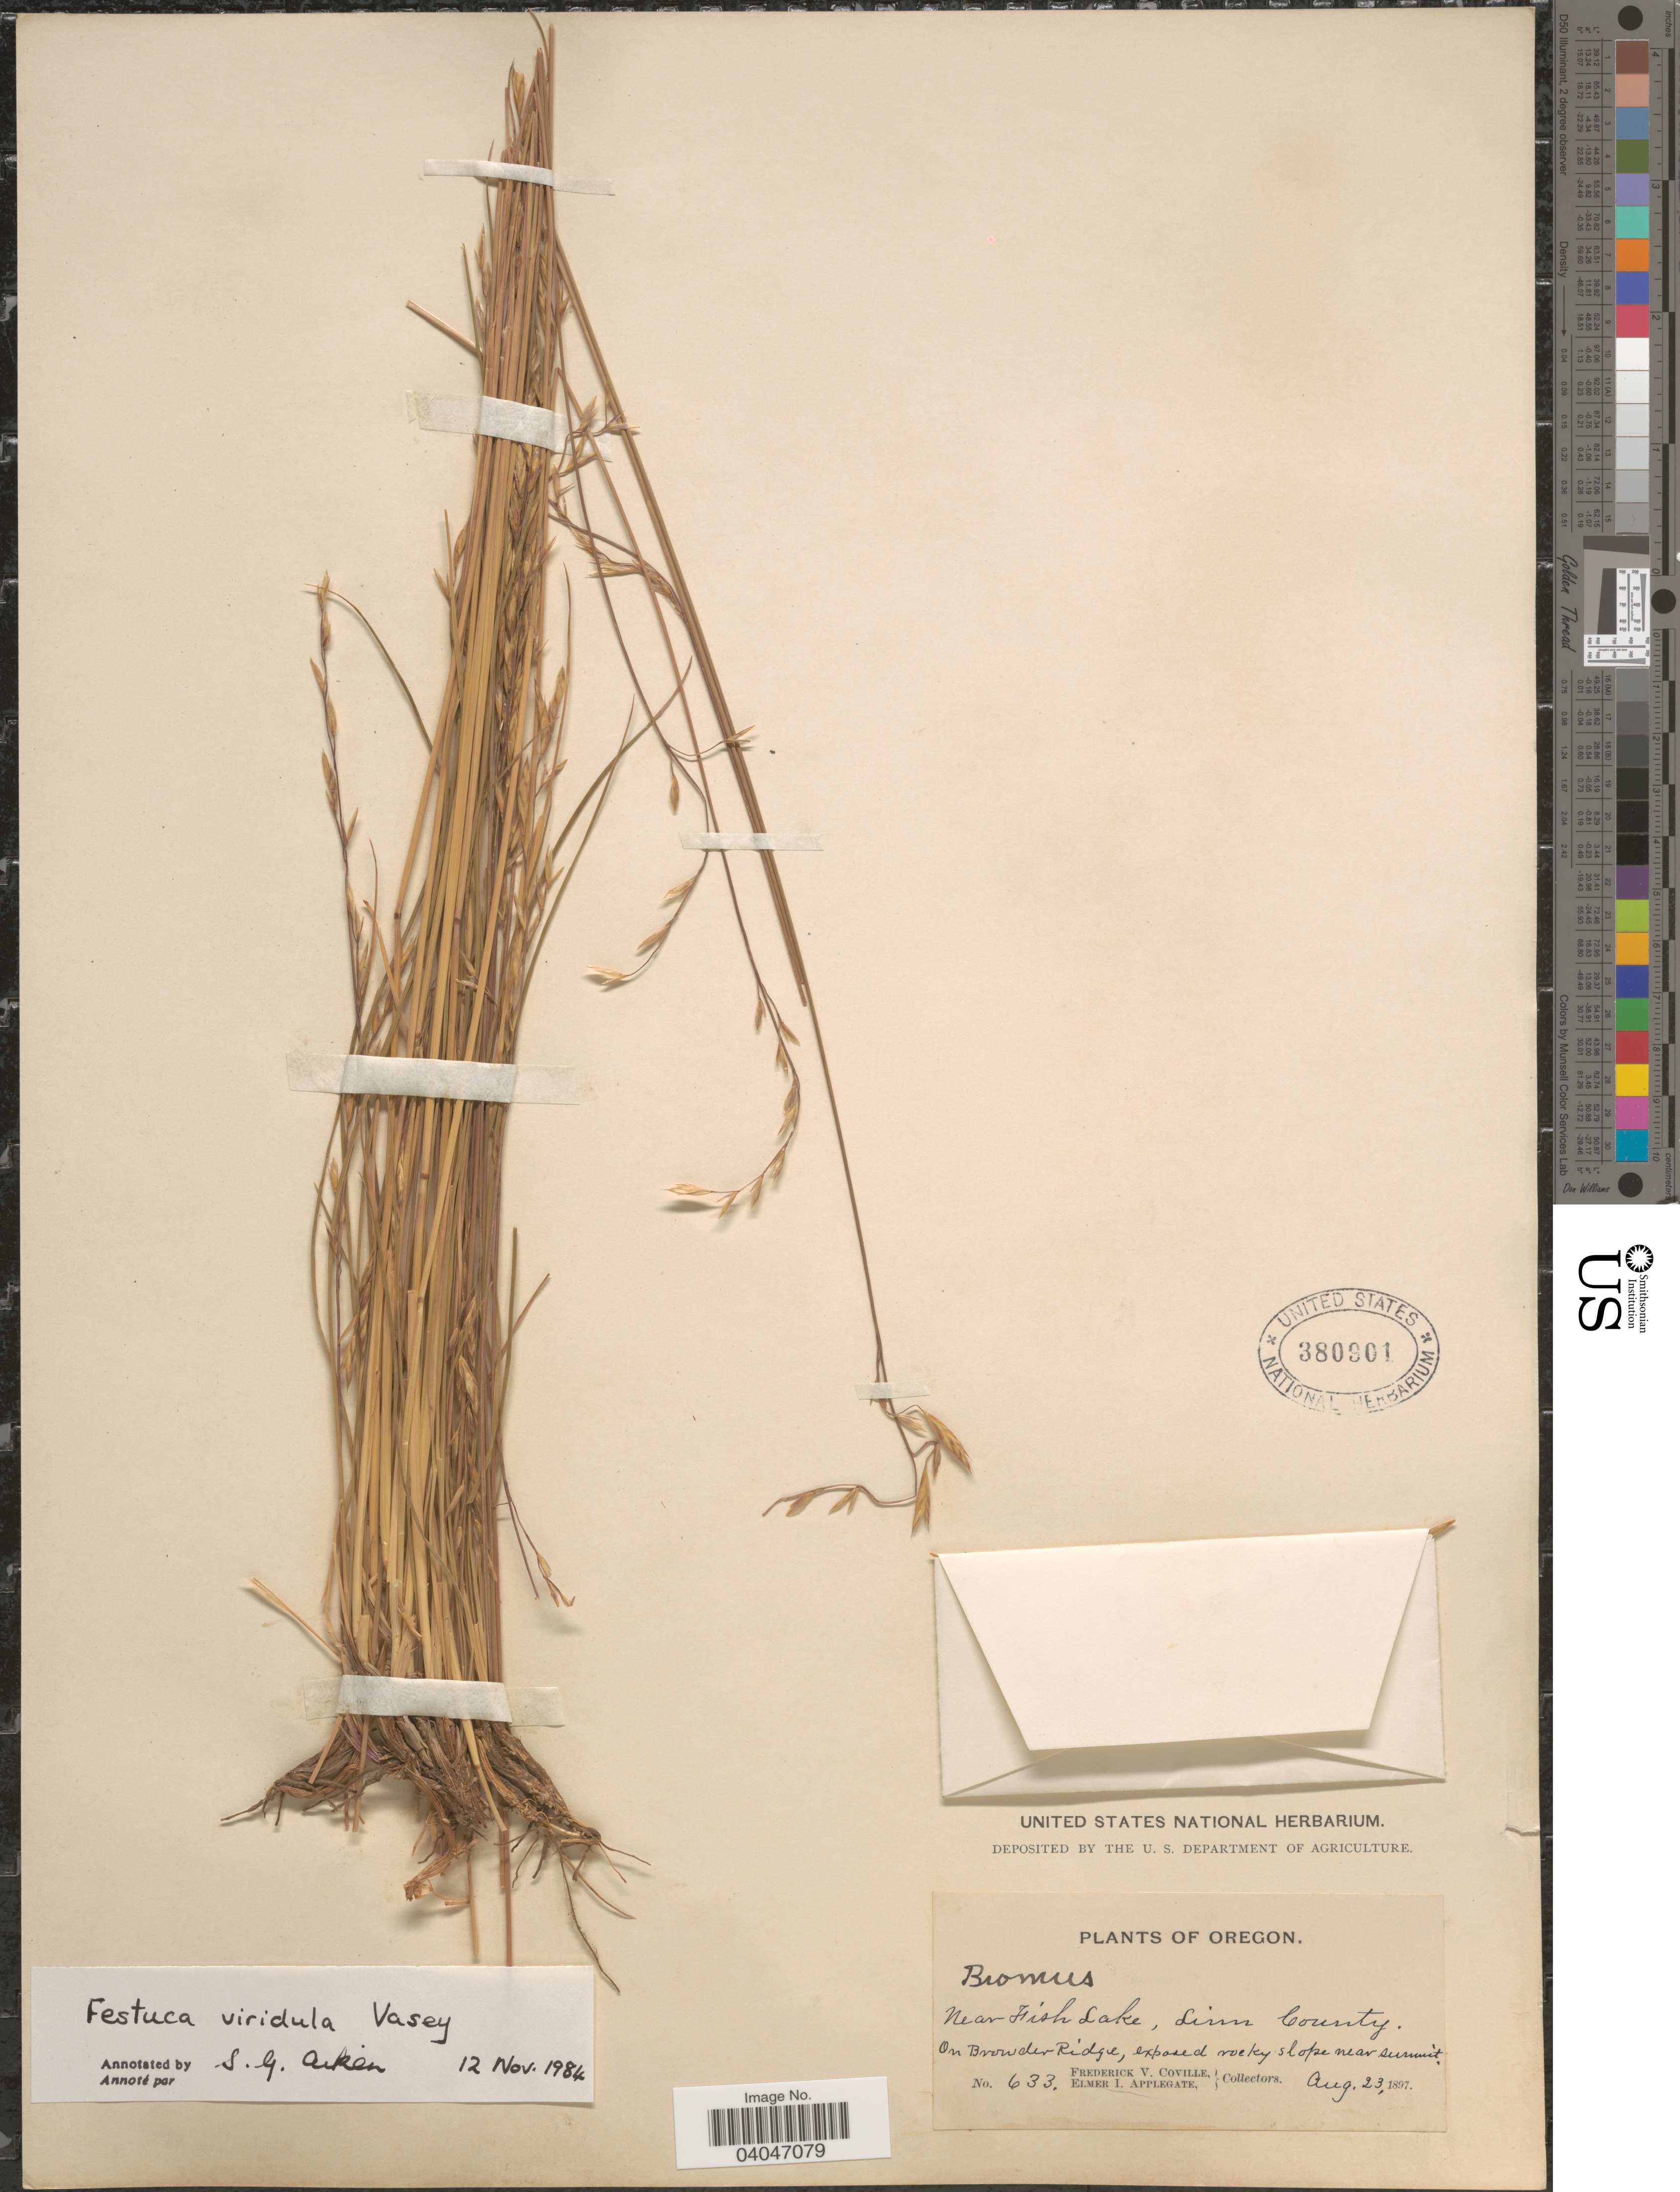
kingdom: Plantae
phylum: Tracheophyta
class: Liliopsida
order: Poales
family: Poaceae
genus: Festuca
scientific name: Festuca viridula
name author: Vasey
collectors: F. V. Coville & E. I. Applegate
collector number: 633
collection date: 1897-08-23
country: United States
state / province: Oregon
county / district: Linn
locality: Near Fish Lake, Linn County. On Browder Ridge, exposed rocky slope near summit.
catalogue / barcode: US 380901